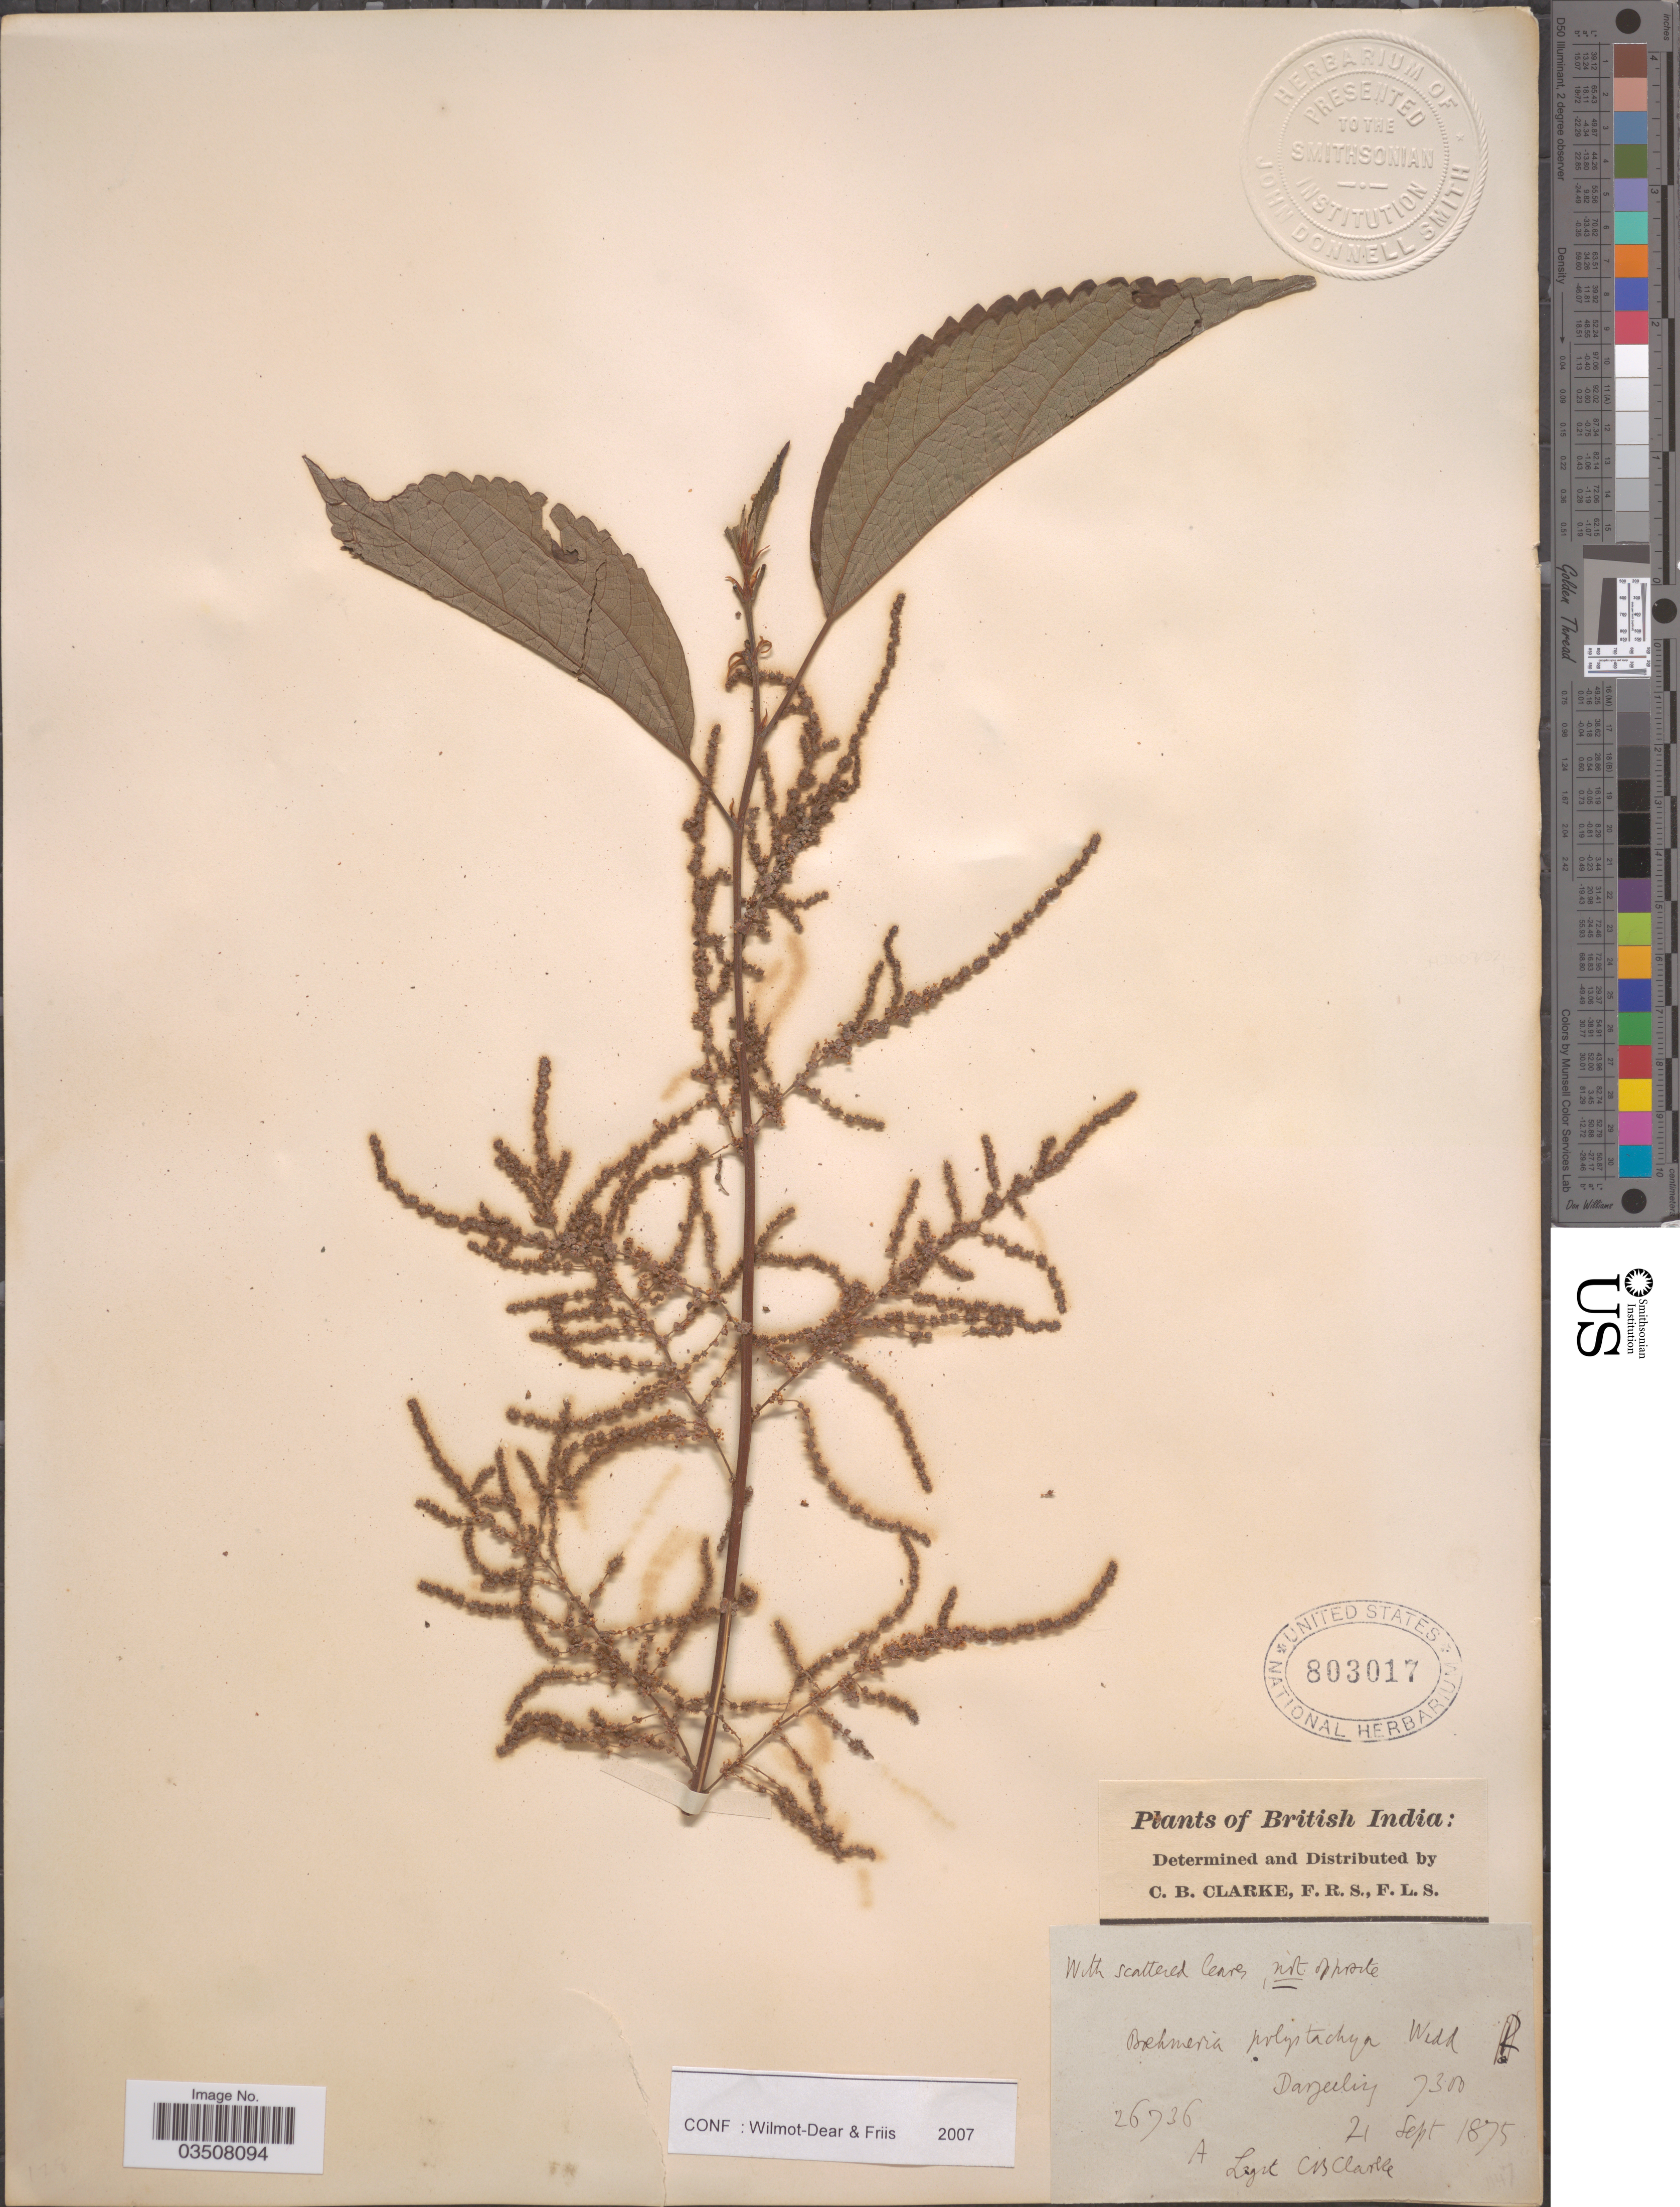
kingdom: Plantae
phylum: Tracheophyta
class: Magnoliopsida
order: Rosales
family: Urticaceae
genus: Boehmeria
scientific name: Boehmeria polystachya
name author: Wedd.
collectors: C. B. Clarke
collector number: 26736A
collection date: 1875-09-21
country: India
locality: British India. Darjeeling.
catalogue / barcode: US 803017